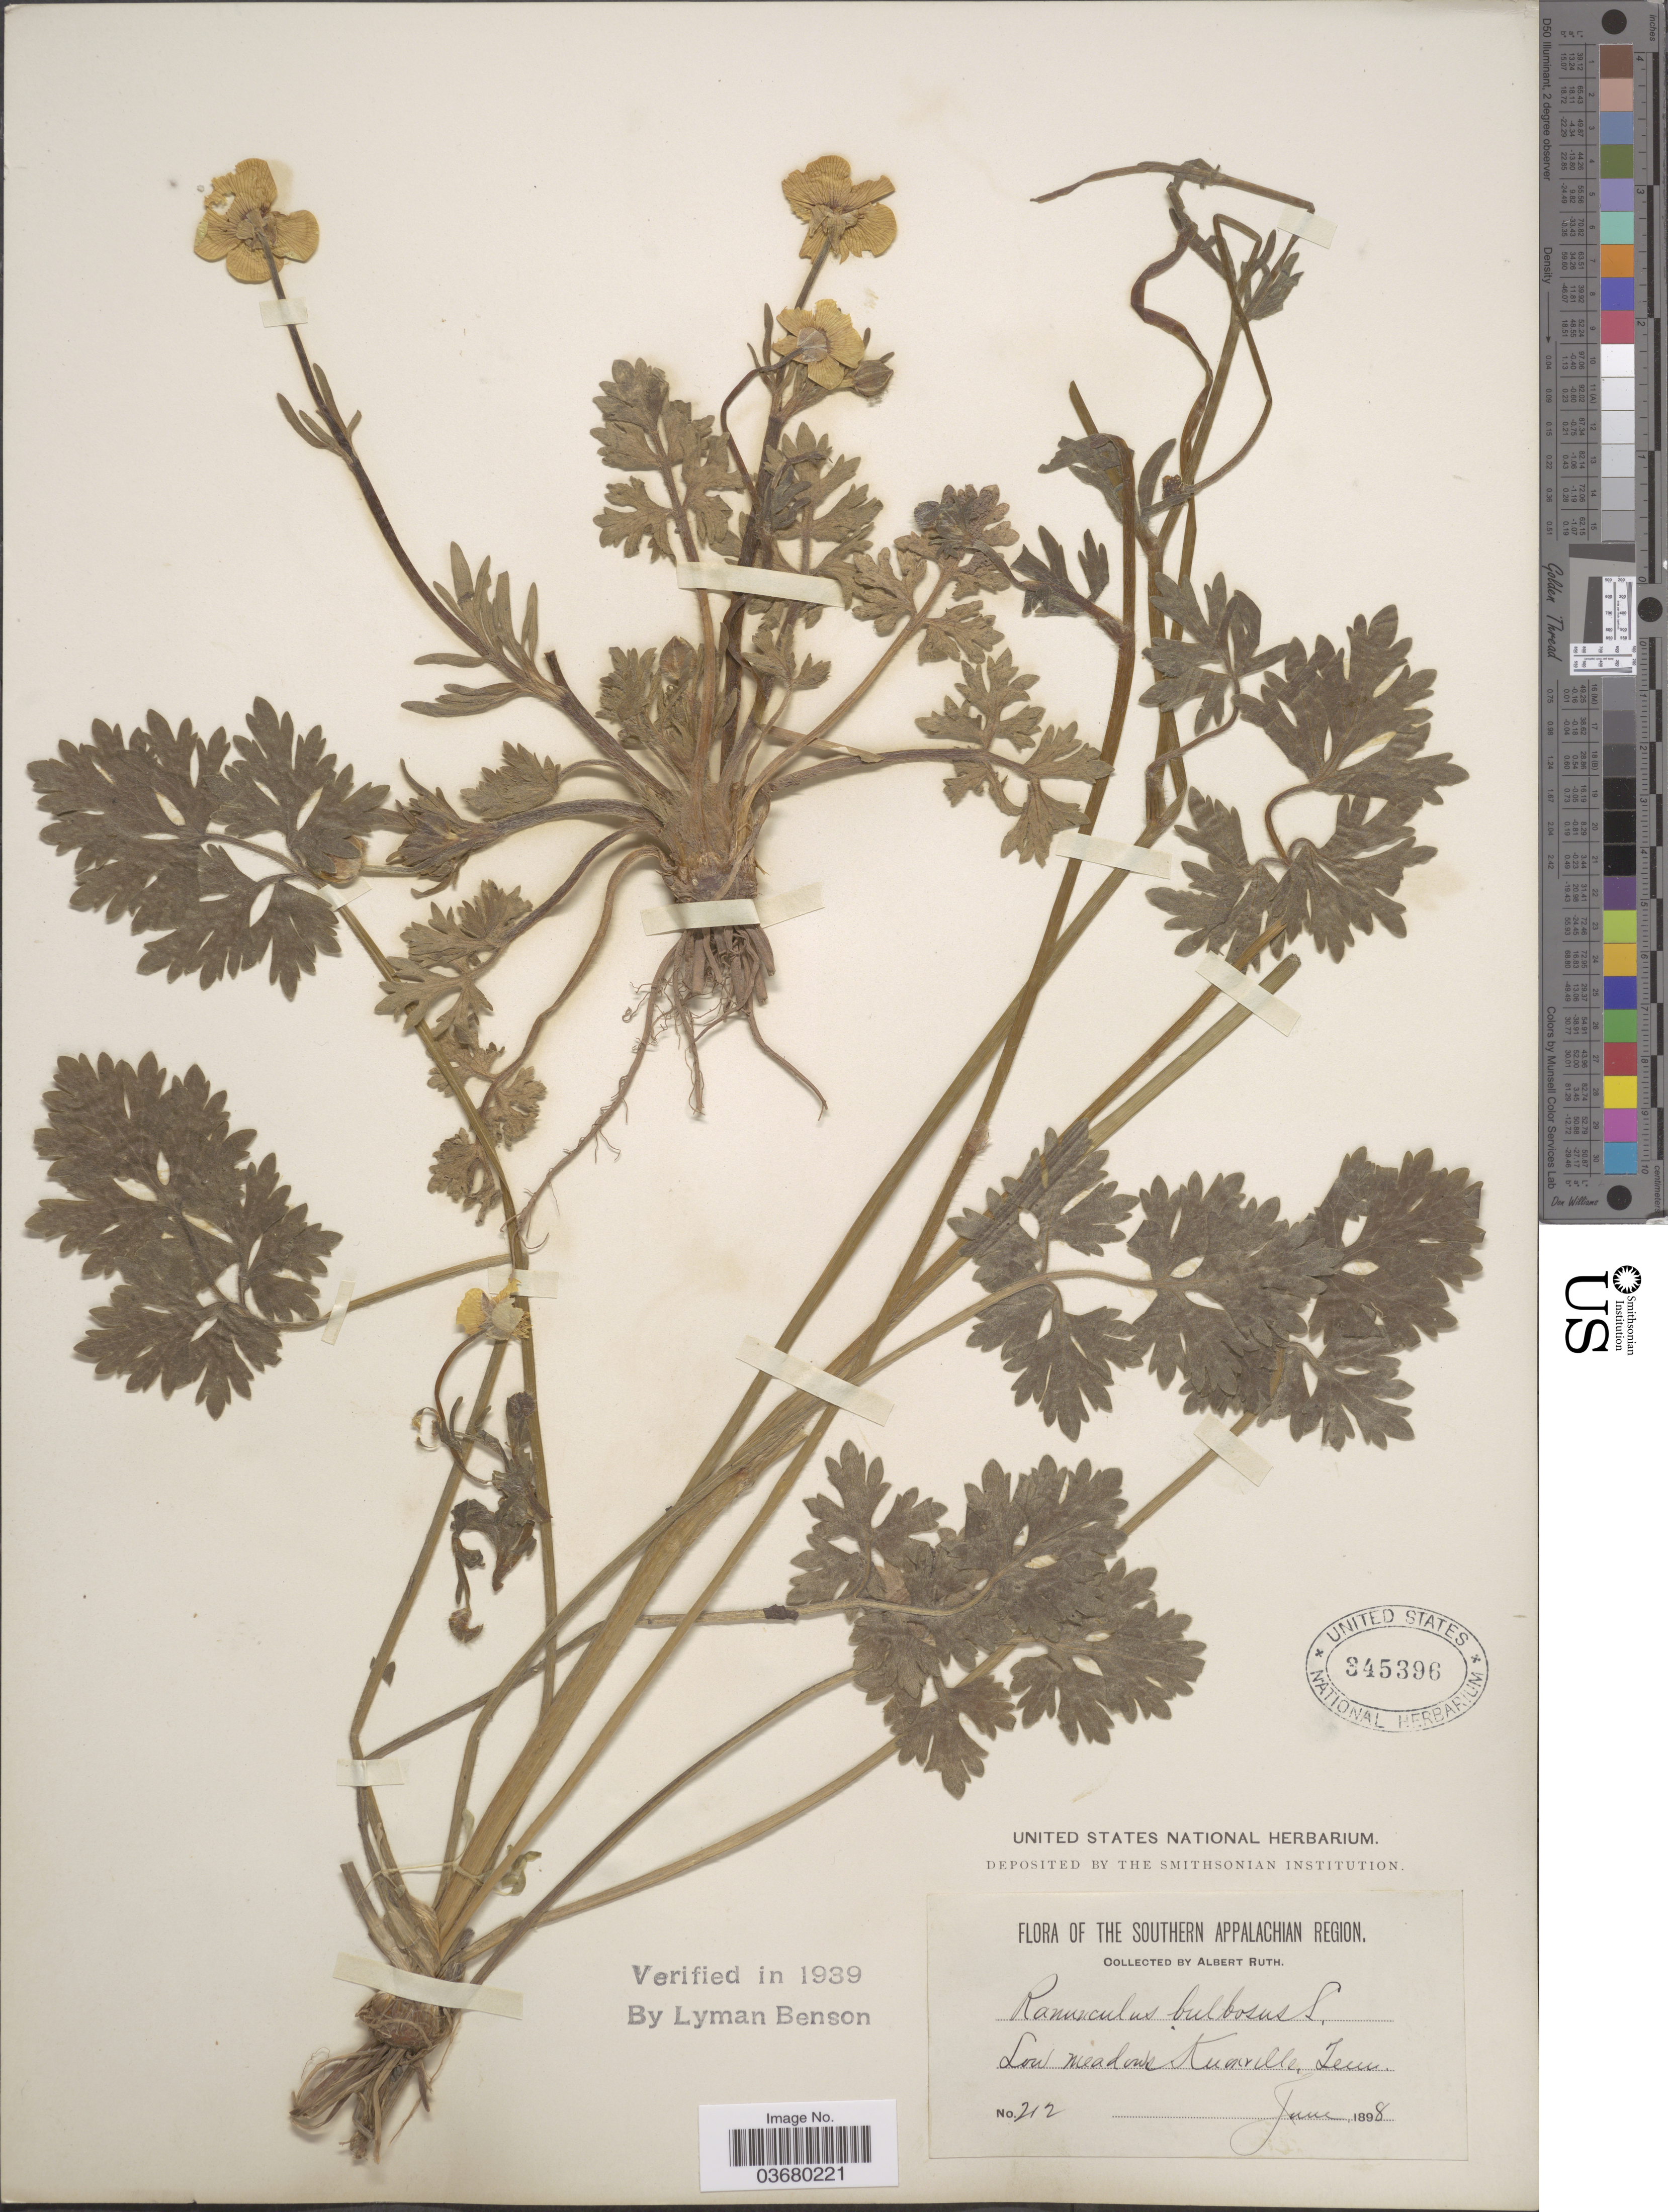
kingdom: Plantae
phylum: Tracheophyta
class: Magnoliopsida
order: Ranunculales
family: Ranunculaceae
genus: Ranunculus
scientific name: Ranunculus bulbosus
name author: L.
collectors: A. Ruth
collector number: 212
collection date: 1898-06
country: United States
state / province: Tennessee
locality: The Southern Appalachian Region. Knoxville.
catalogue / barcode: US 345396